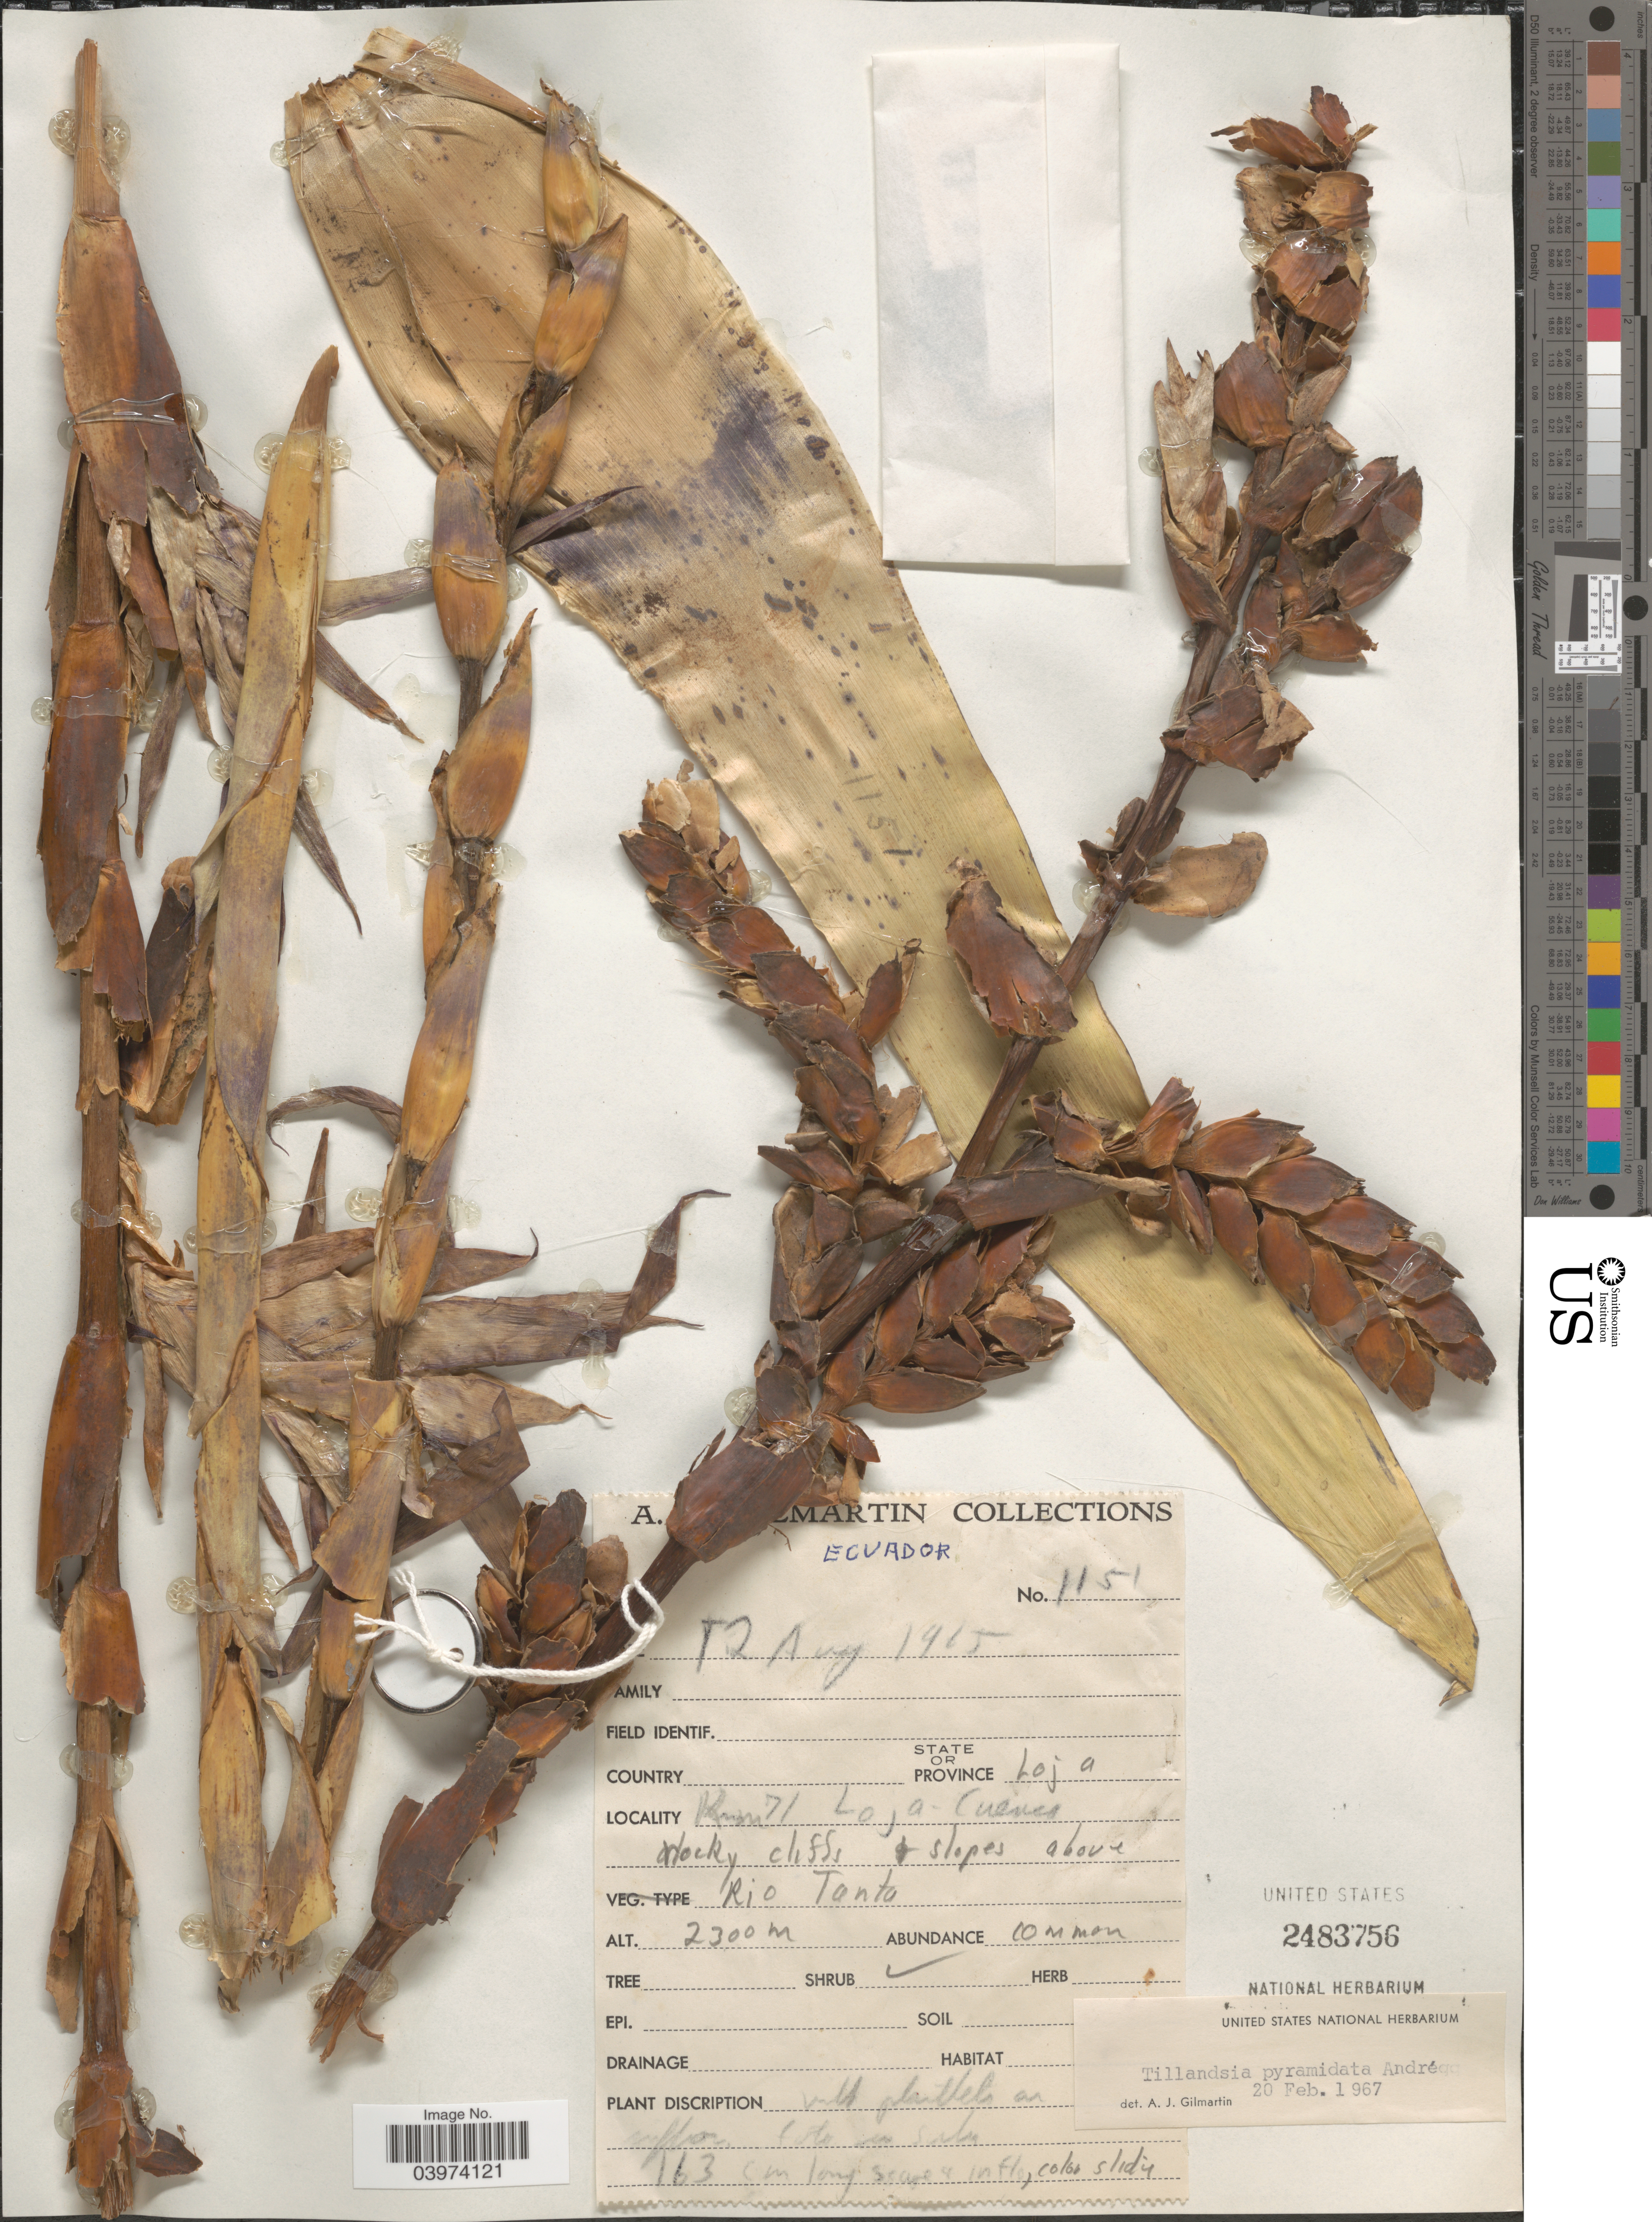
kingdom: Plantae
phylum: Tracheophyta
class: Liliopsida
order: Poales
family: Bromeliaceae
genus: Tillandsia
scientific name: Tillandsia pyramidata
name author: André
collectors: A. J. Gilmartin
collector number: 1151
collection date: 1915-08-12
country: Ecuador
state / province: Loja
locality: Kms 71 Loja-Cuenca . Rocky cliffs slope above Rio Tonto.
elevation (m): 2300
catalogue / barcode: US 2483756